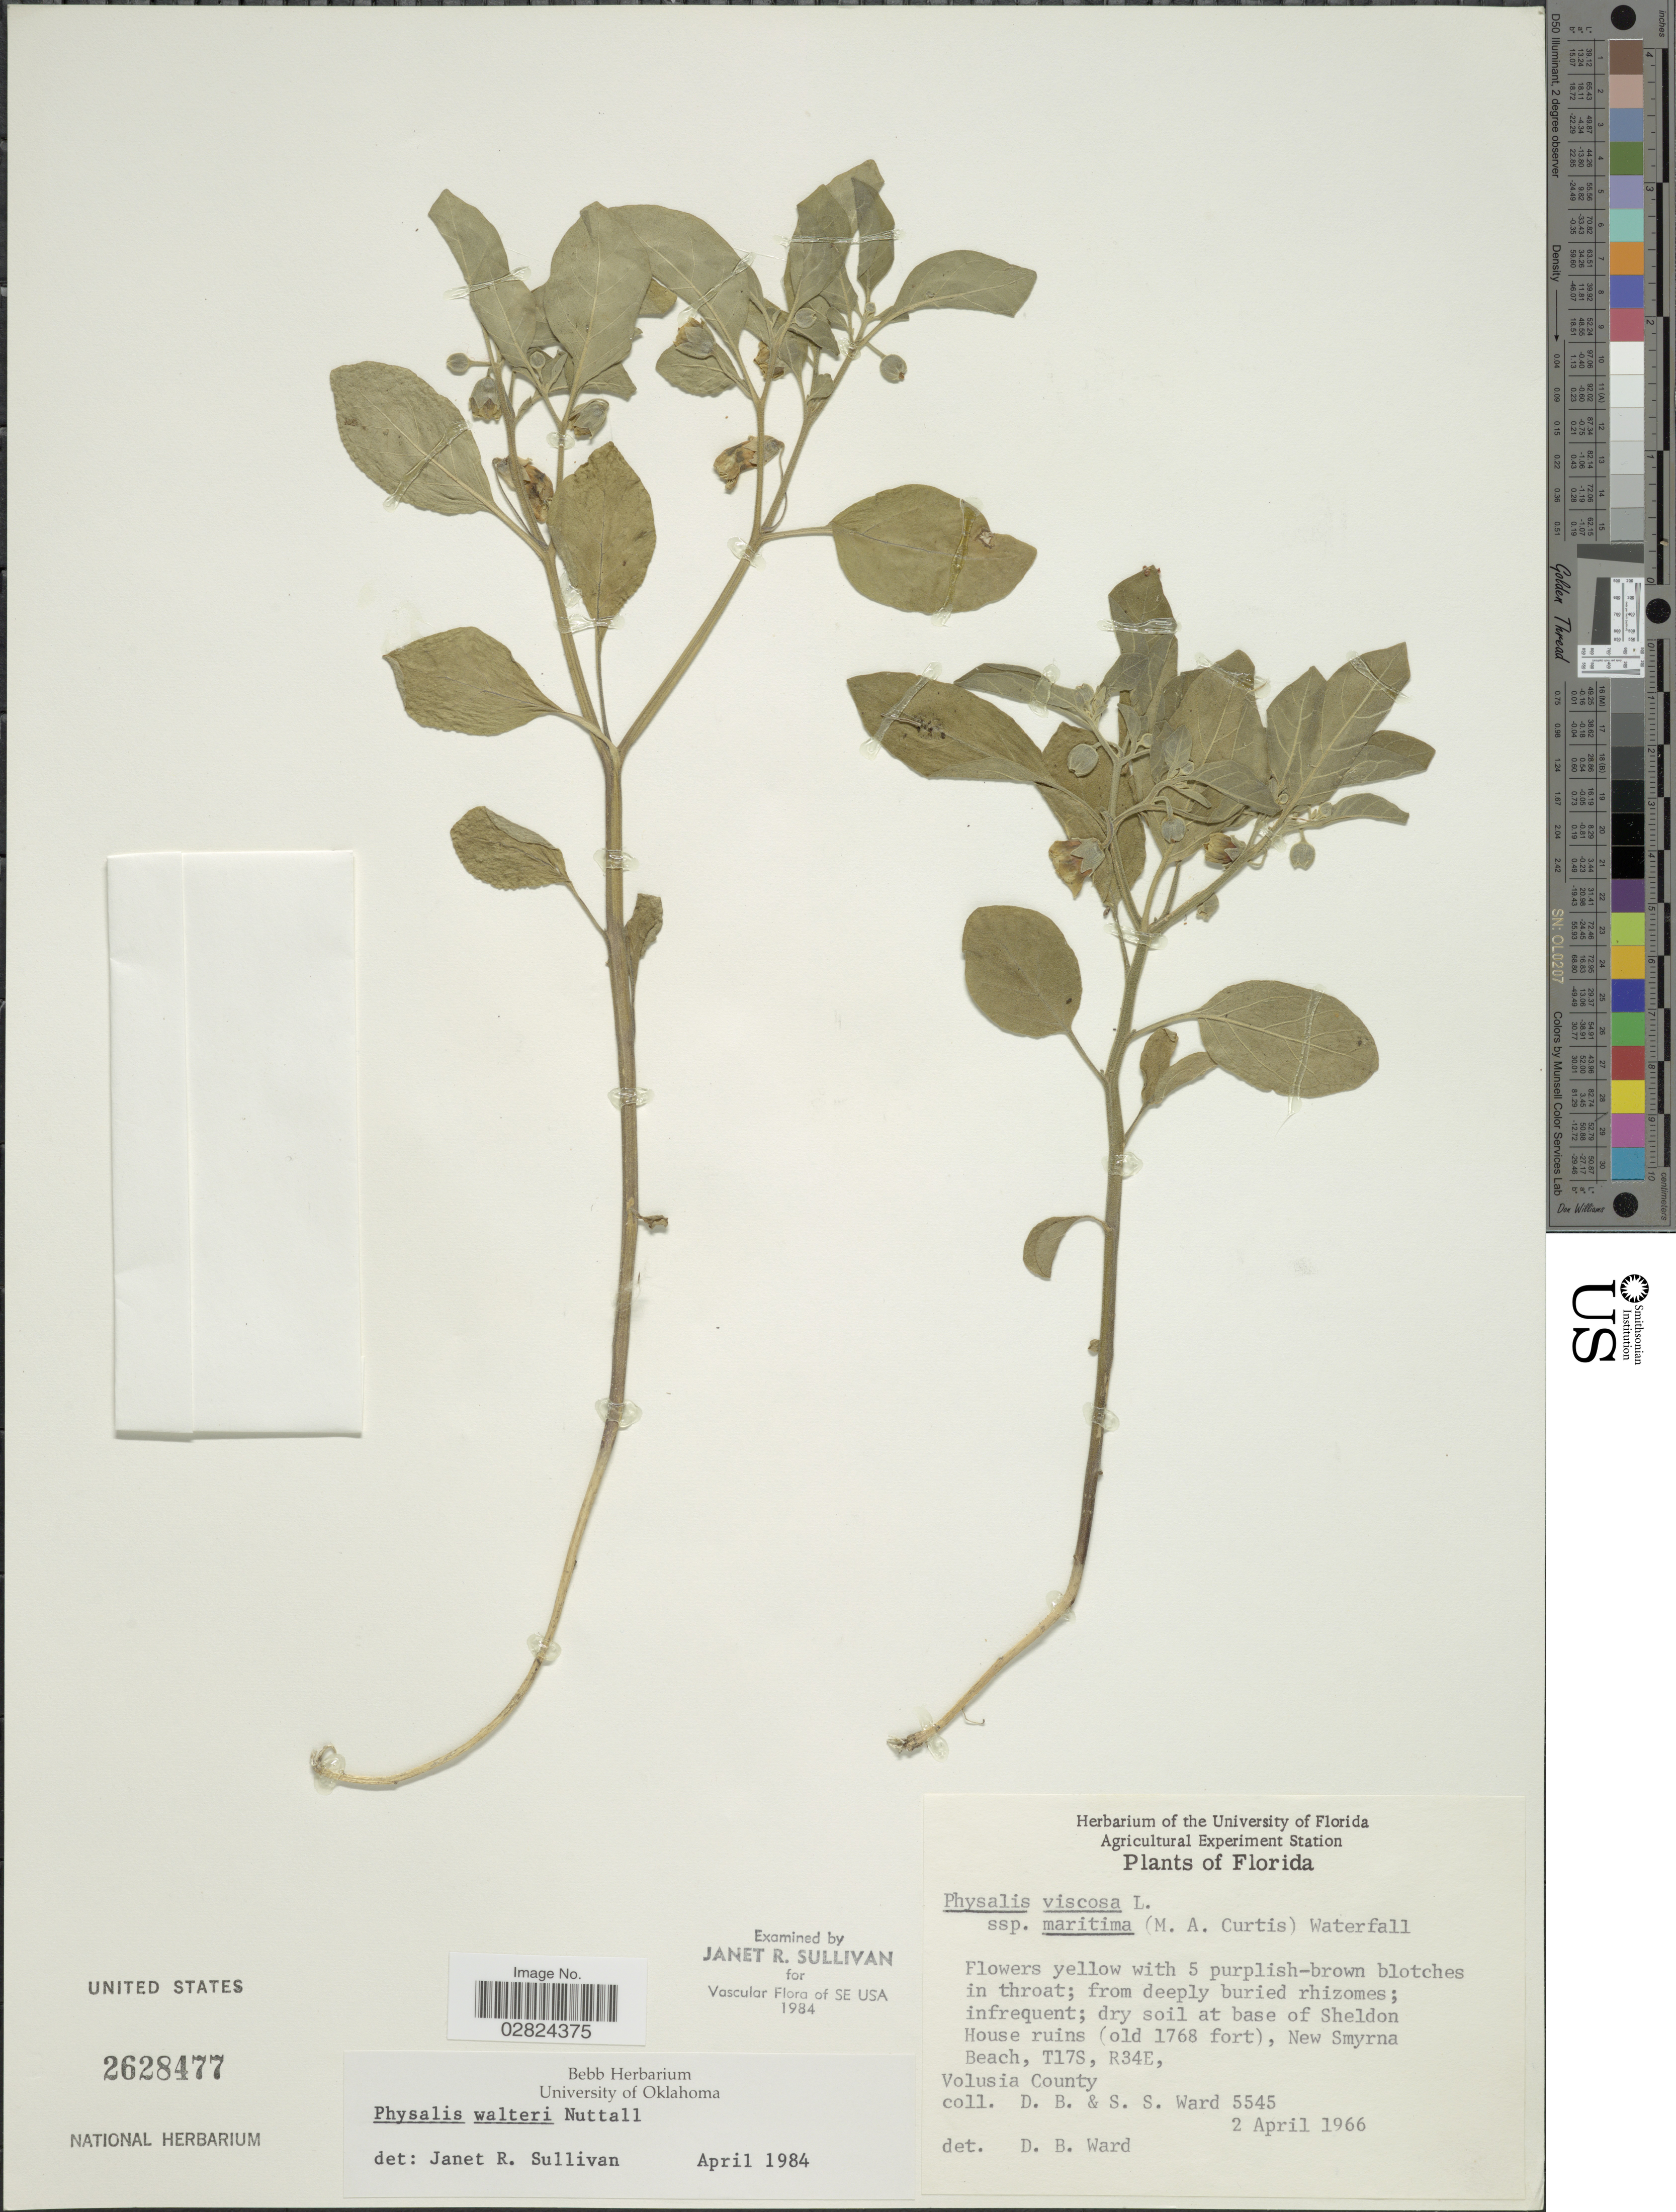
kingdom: Plantae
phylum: Tracheophyta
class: Magnoliopsida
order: Solanales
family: Solanaceae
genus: Physalis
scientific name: Physalis walteri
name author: Nutt.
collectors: D. B. Ward & S. S. Ward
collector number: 5545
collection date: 1966-04-02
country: United States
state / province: Florida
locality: At base of Sheldon House ruins (old 1768 fort), New Smyrna Beach, T17S, R34E, Volusia County.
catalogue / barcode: US 2628477